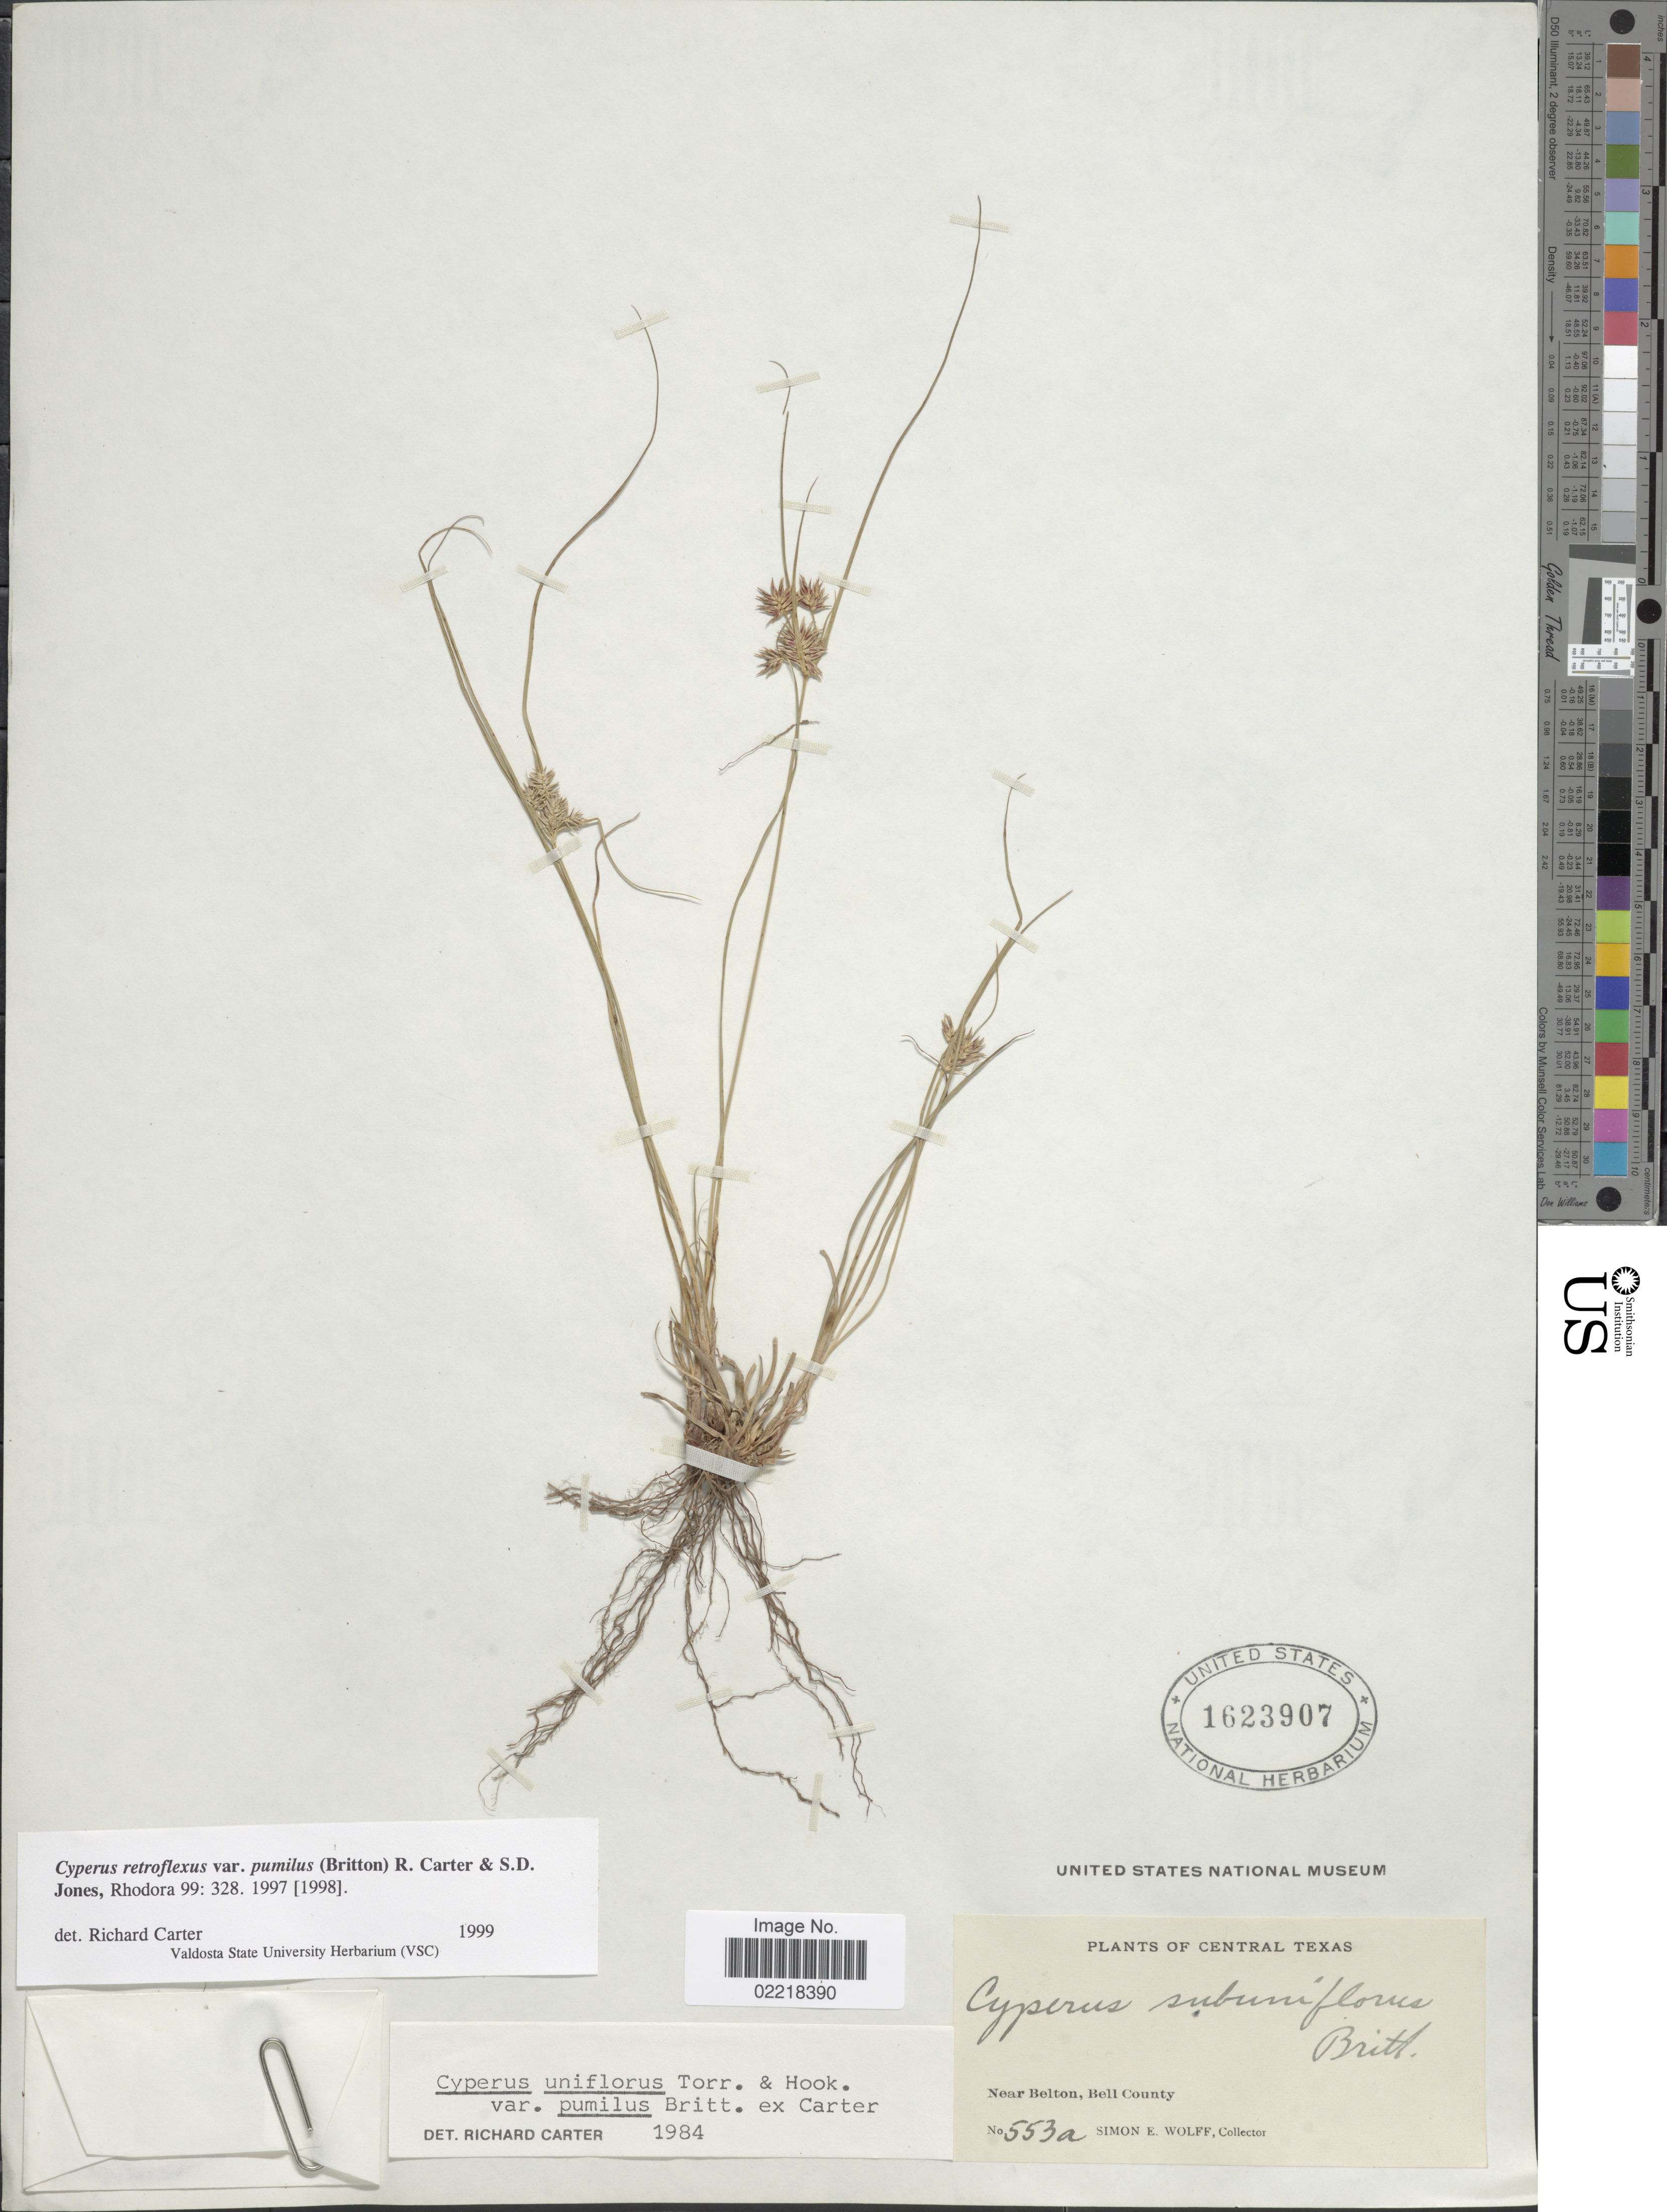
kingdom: Plantae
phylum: Tracheophyta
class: Liliopsida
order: Poales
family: Cyperaceae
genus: Cyperus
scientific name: Cyperus retroflexus var. pumilus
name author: (Britton) R. Carter & S.D. Jones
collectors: S. E. Wolff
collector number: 553a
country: United States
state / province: Texas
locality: Central Texas, near Belton, Bell County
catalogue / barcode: US 1623907